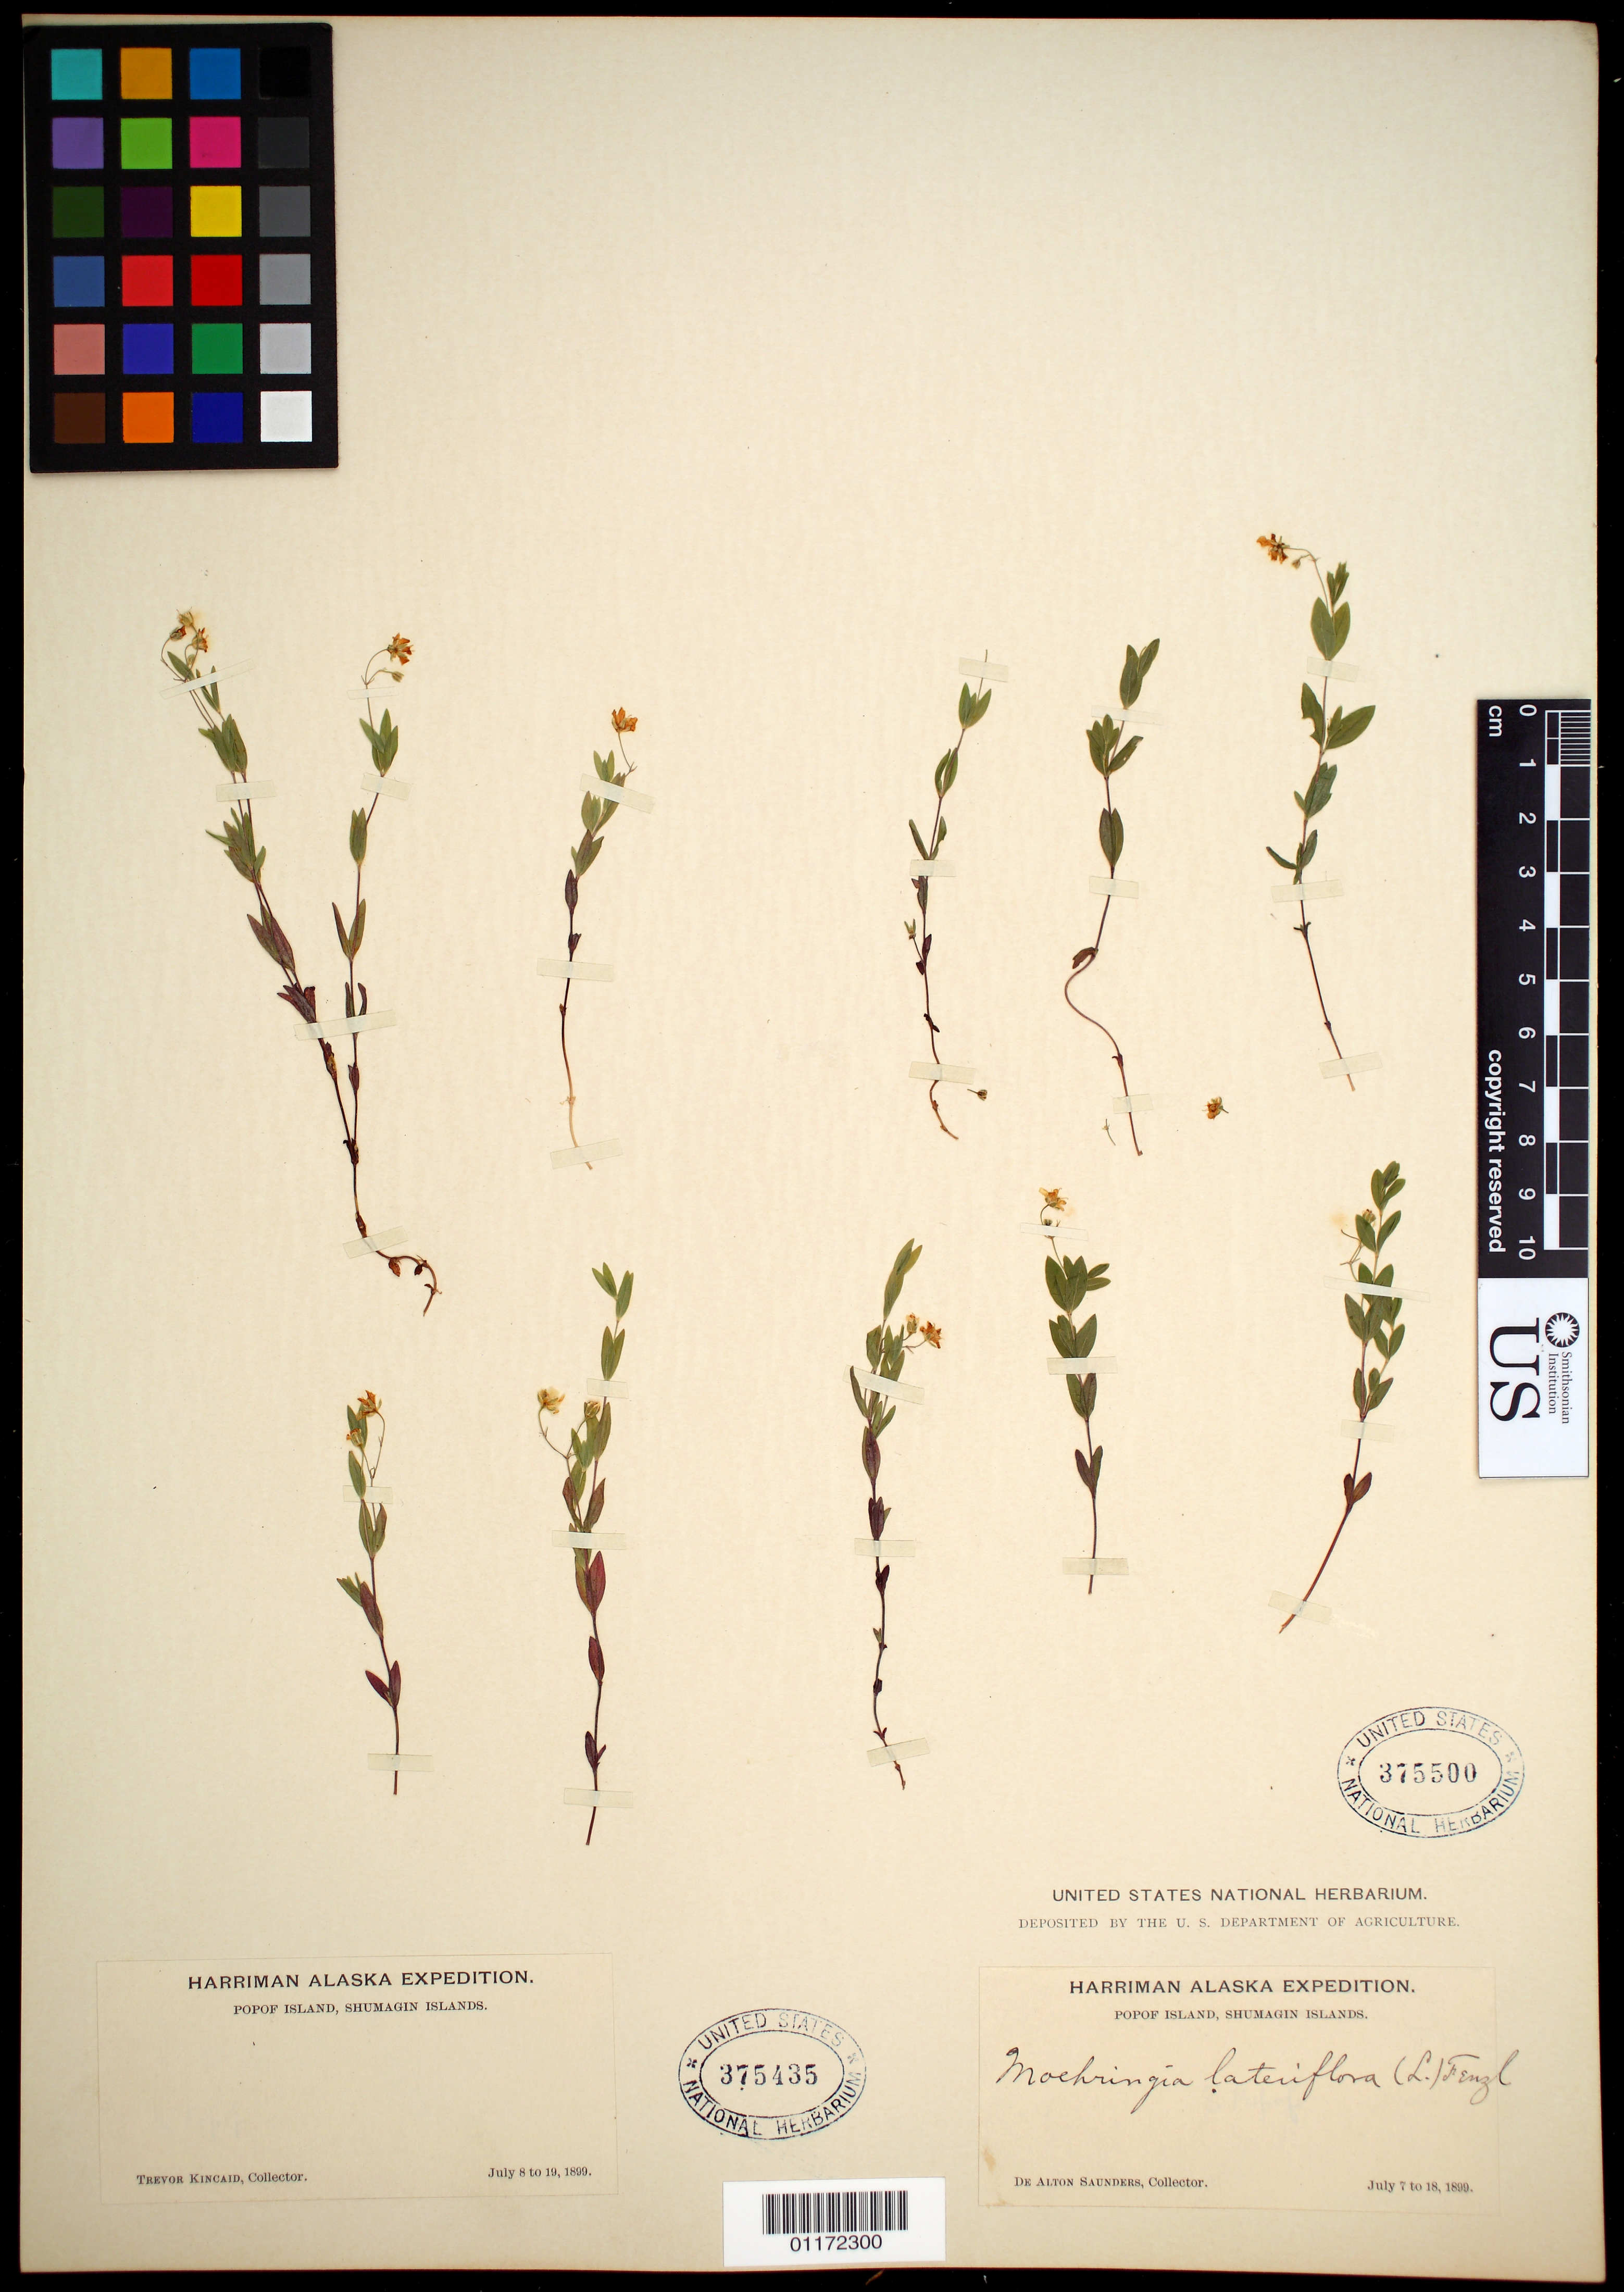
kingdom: Plantae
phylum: Tracheophyta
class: Magnoliopsida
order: Caryophyllales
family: Caryophyllaceae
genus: Moehringia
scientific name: Moehringia lateriflora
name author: (L.) Fenzl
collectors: D. A. Saunders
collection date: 1899-07-07/1899-07-18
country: United States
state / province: Alaska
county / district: Aleutians East Borough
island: Popof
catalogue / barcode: US 375435